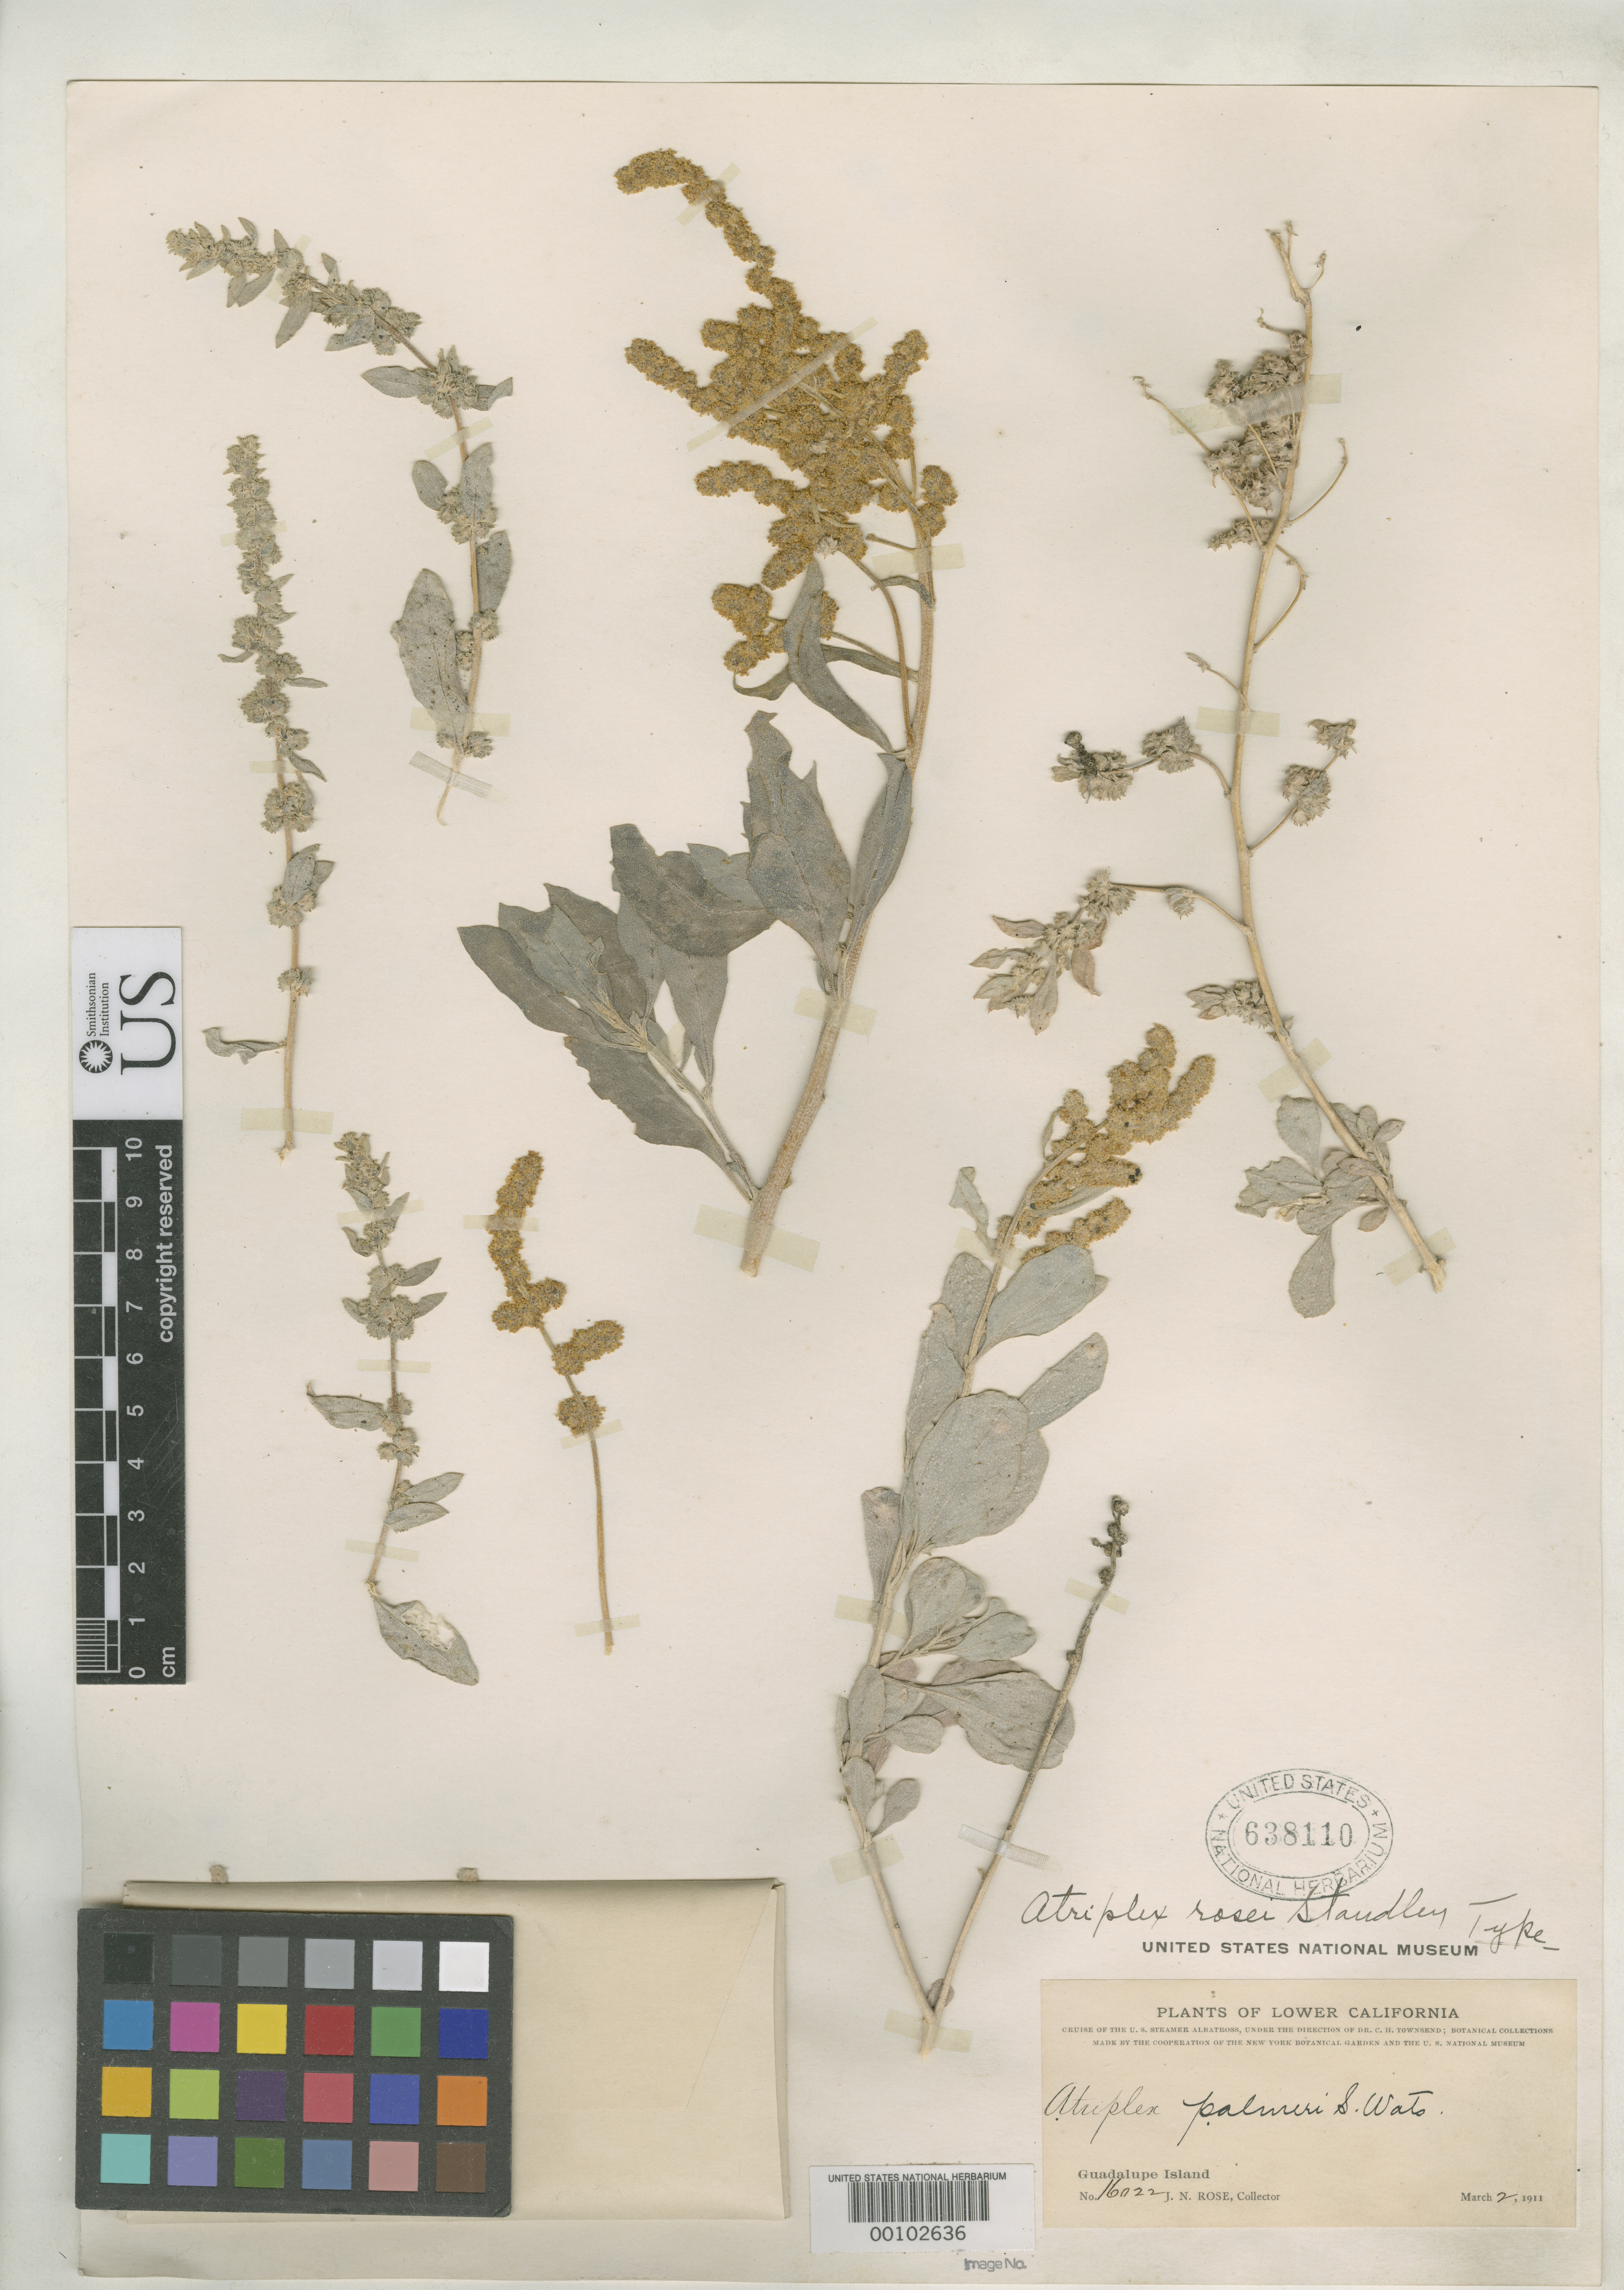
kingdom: Plantae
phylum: Tracheophyta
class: Magnoliopsida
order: Caryophyllales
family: Amaranthaceae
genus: Atriplex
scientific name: Atriplex rosei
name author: Standl.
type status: Holotype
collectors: J. N. Rose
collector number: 16022 p.p.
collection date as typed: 02 Mar 1911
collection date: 1911-03-02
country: Mexico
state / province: Baja California Norte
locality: Guadalupe Island.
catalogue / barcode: US 638110